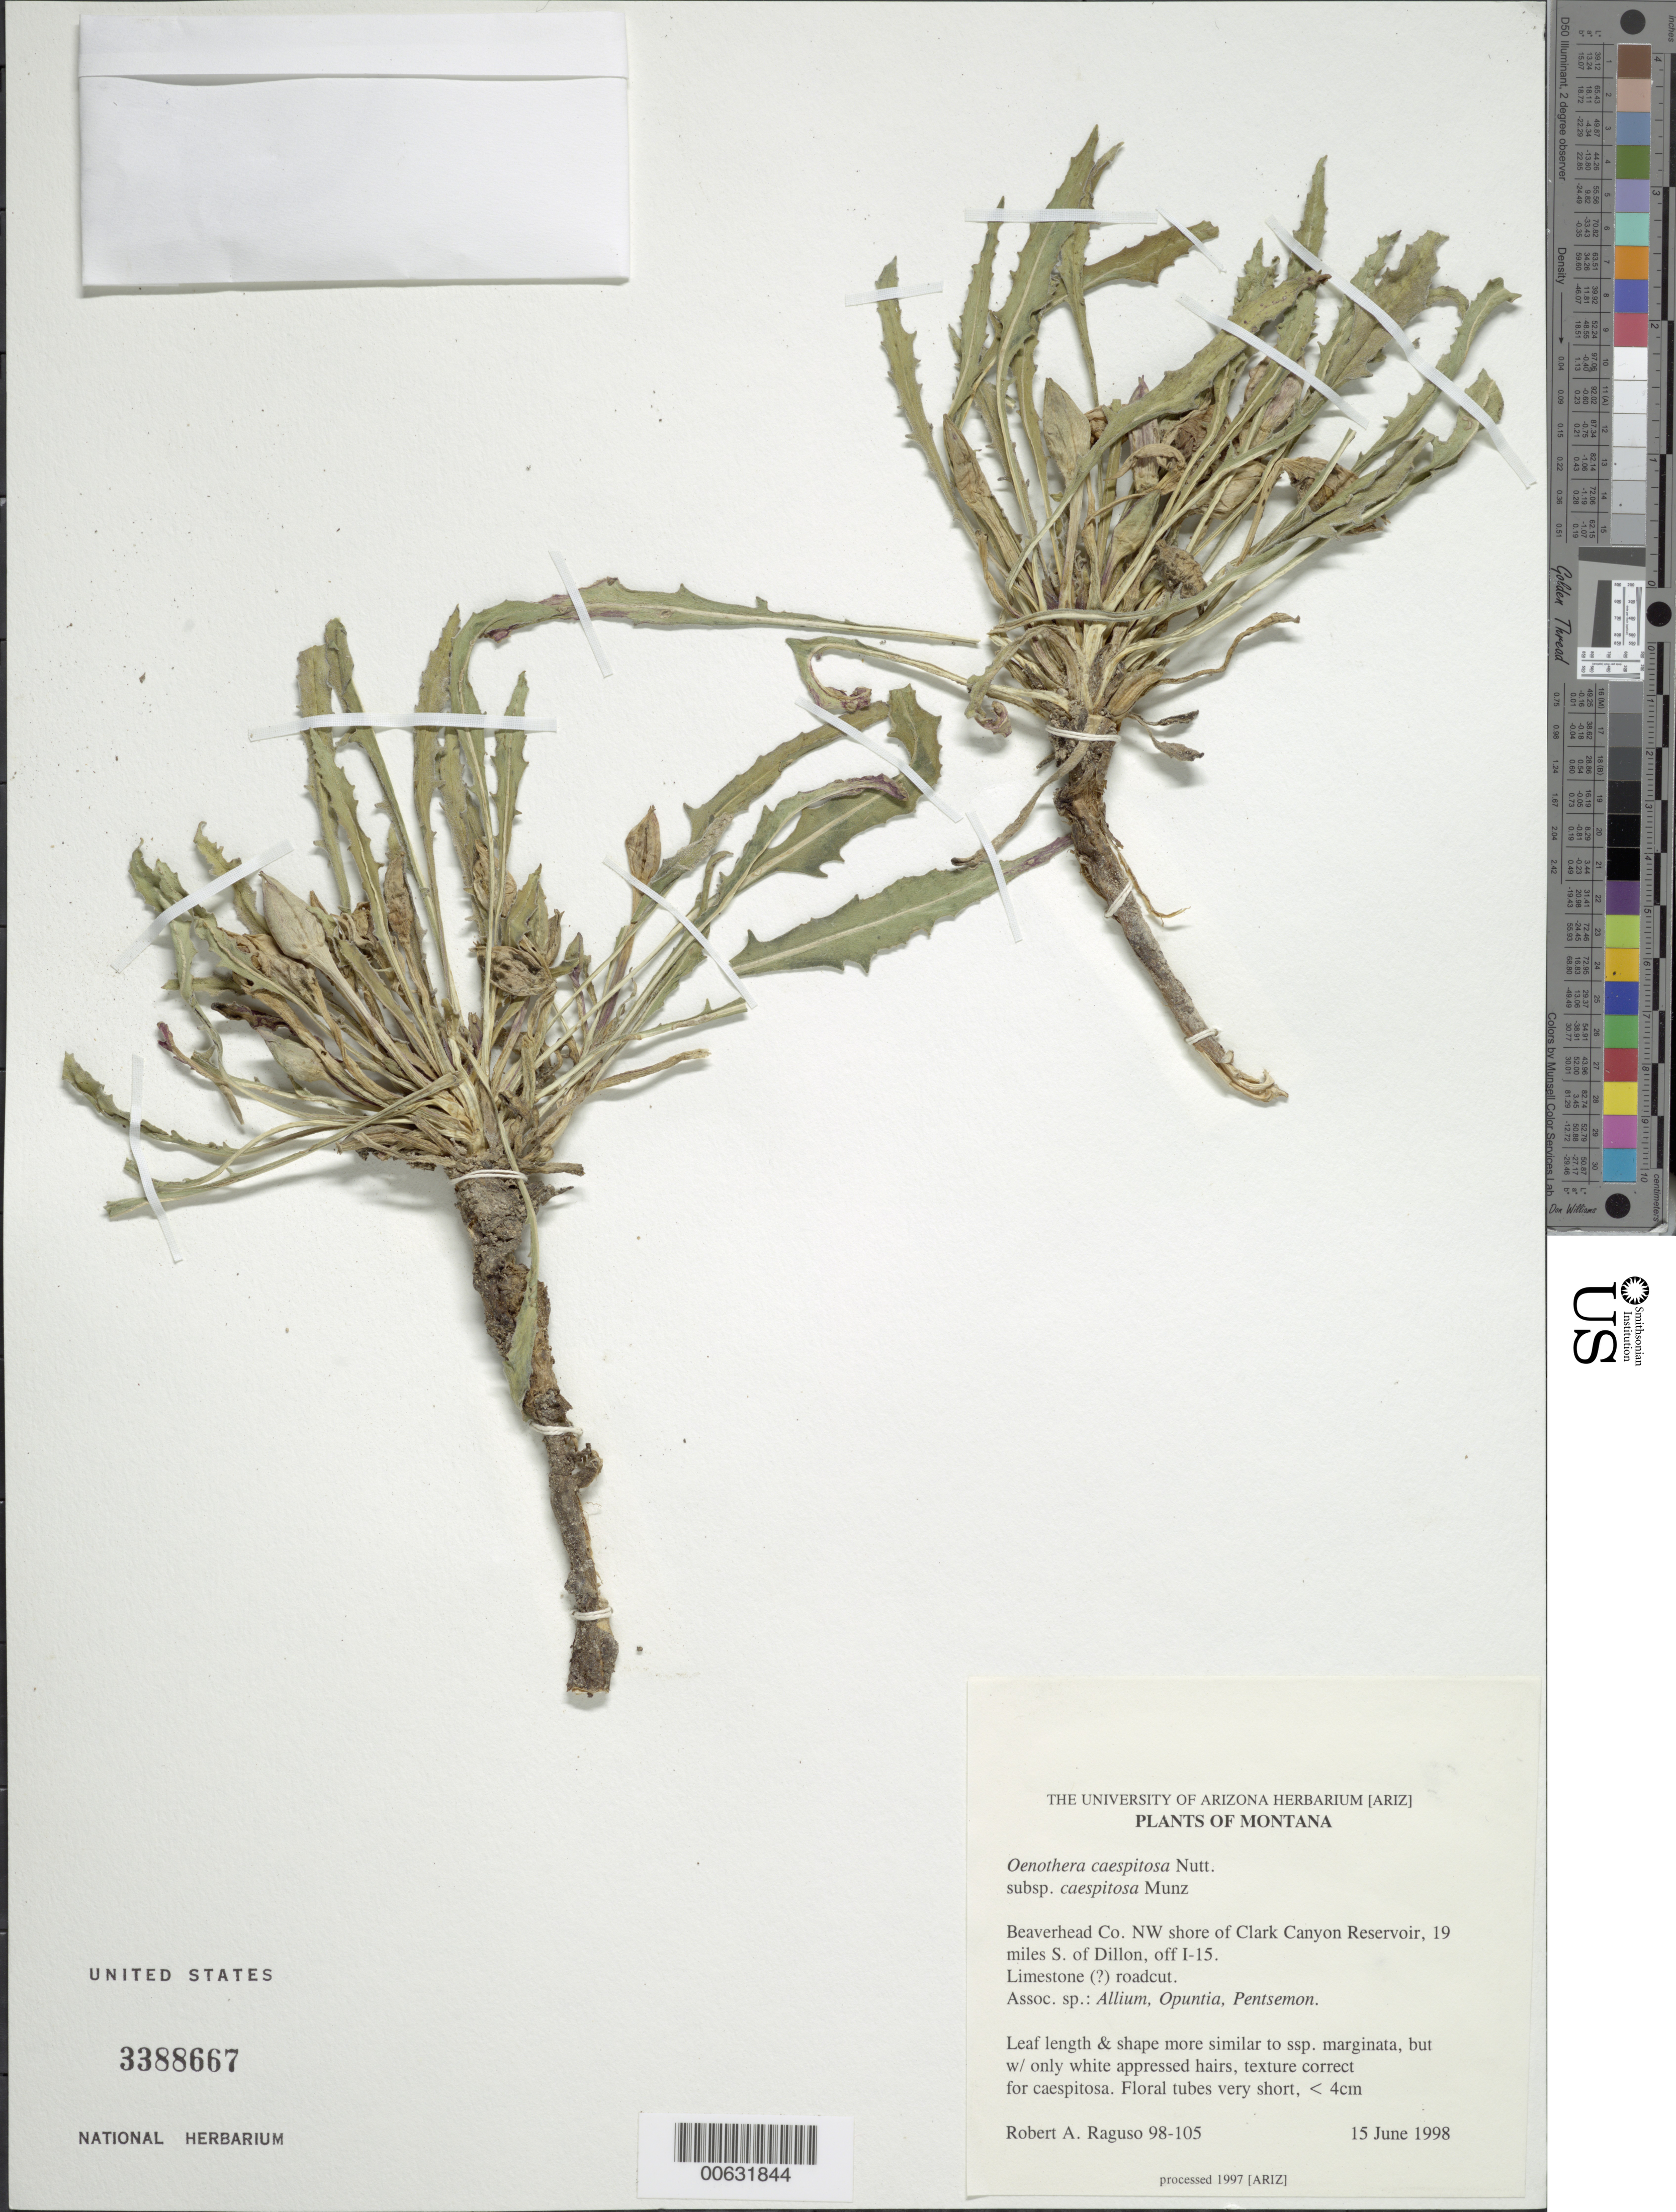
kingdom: Plantae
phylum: Tracheophyta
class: Magnoliopsida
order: Myrtales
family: Onagraceae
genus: Oenothera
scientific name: Oenothera cespitosa subsp. cespitosa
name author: Nutt.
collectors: R. Raguso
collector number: RAR98-105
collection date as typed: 15 Jun 1998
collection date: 1998-06-15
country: United States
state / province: Montana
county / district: Beaverhead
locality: NW shore of Clark Canyon Reservoir, S of Dillon, off I-15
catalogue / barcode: US 6688667